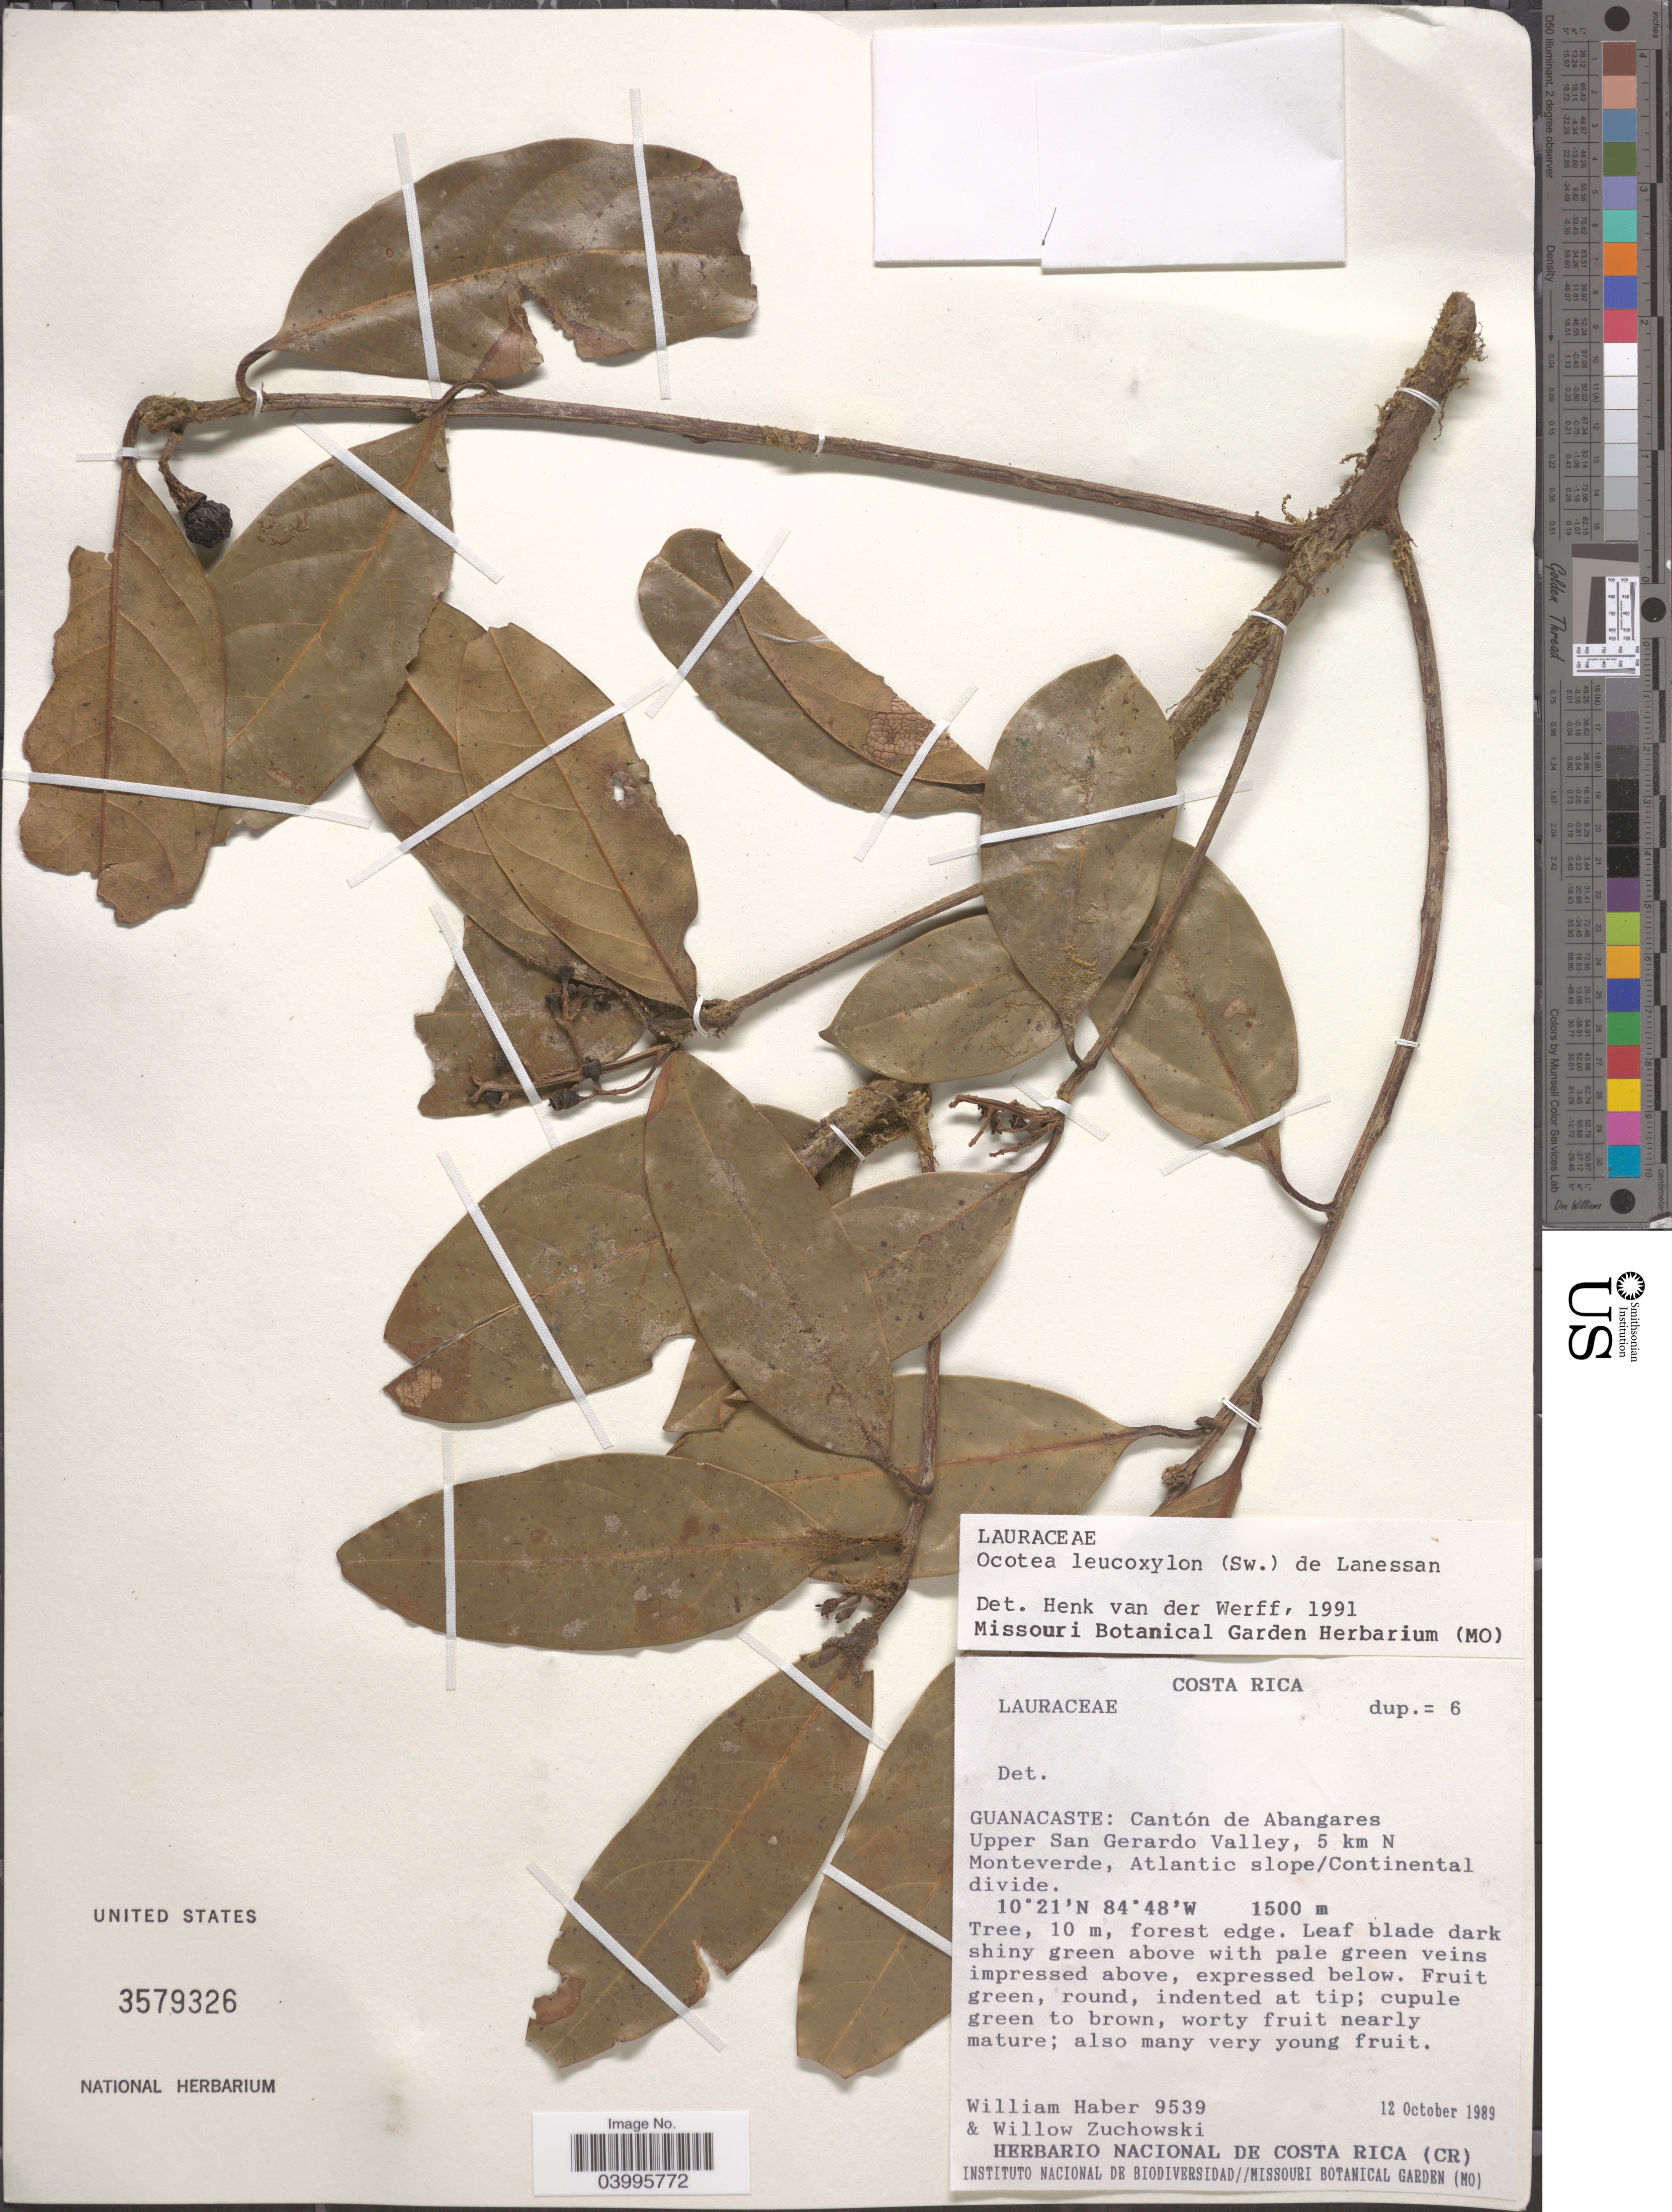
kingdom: Plantae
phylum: Tracheophyta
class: Magnoliopsida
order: Laurales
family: Lauraceae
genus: Ocotea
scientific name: Ocotea leucoxylon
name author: (Sw.) Laness.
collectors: W. Haber & W. Zuchowski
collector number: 9539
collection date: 1989-10-12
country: Costa Rica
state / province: Guanacaste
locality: Cantón de Abangares Upper San Gerardo Valley, 5 km N Monteverde, Atlantic slope/Continental divide.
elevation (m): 1500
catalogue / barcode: US 3579326